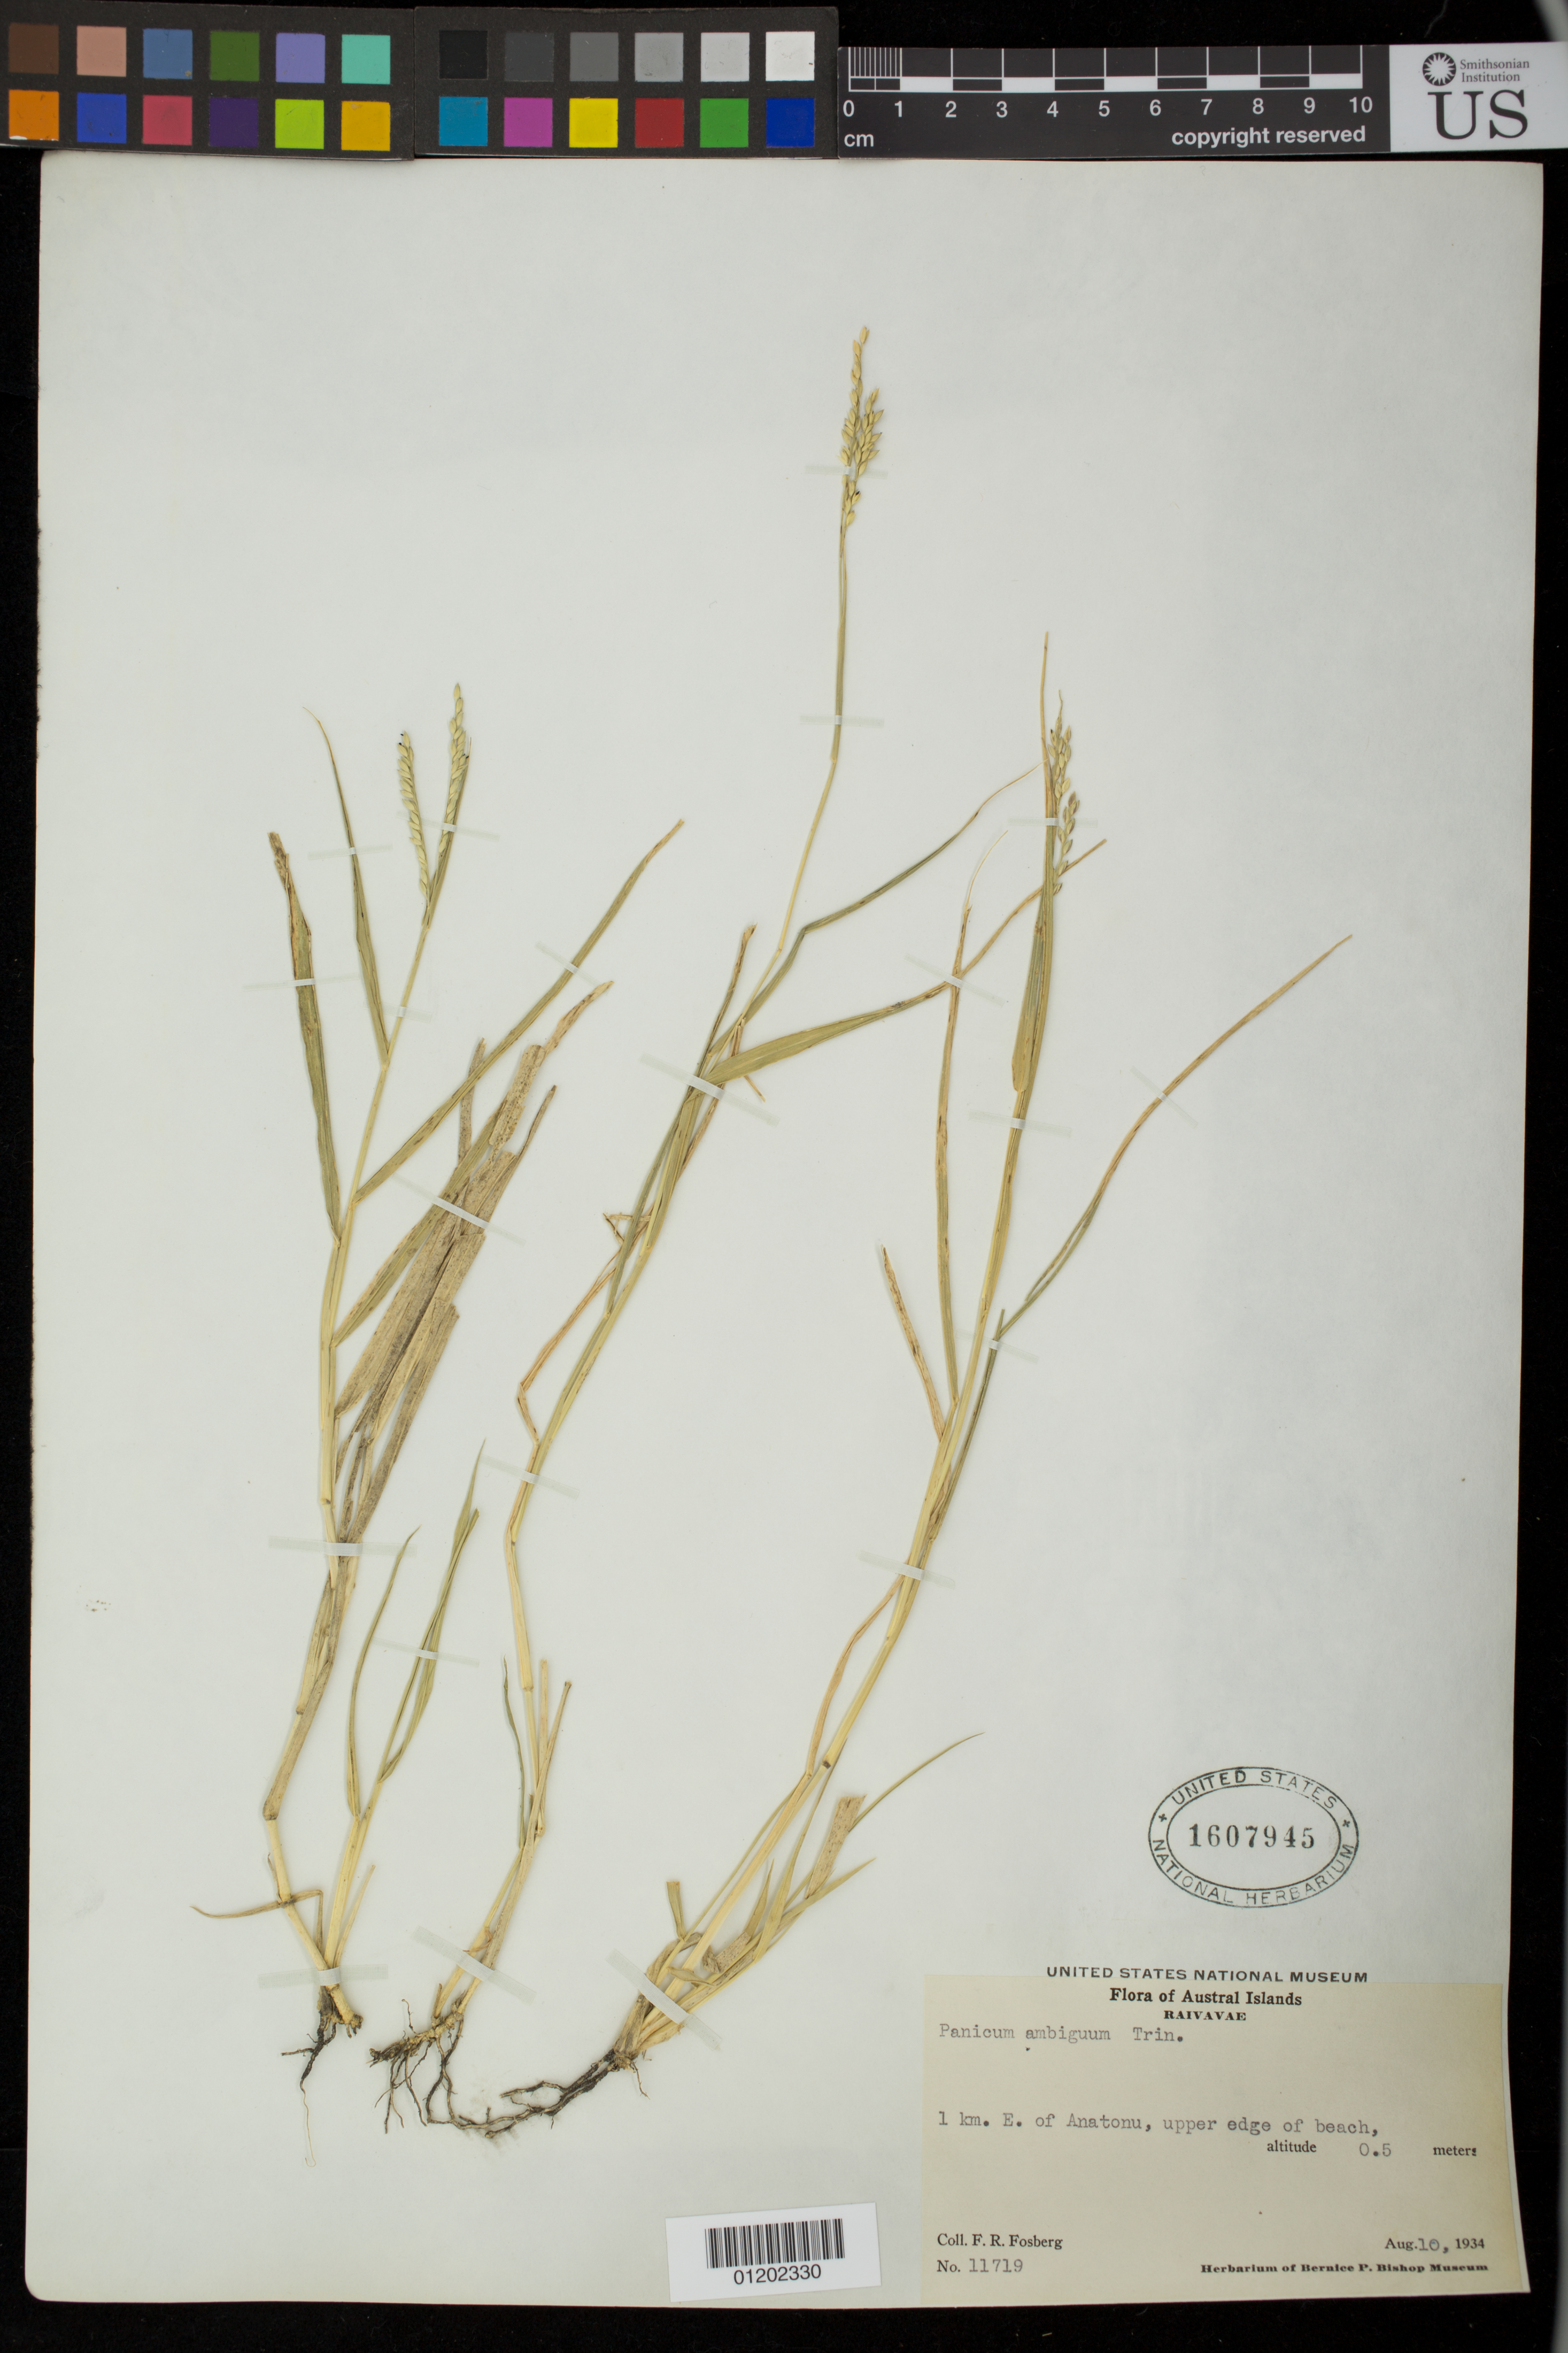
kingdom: Plantae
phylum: Tracheophyta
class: Liliopsida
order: Poales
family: Poaceae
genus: Brachiaria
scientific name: Brachiaria paspaloides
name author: (J. Presl)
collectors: F. R. Fosberg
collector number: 11719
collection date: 1934-08-10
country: French Polynesia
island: Raivavae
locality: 1 km. E of Anatonu, upper edge of beach.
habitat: Upper edge of beach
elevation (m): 0.5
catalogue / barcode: US 1607945